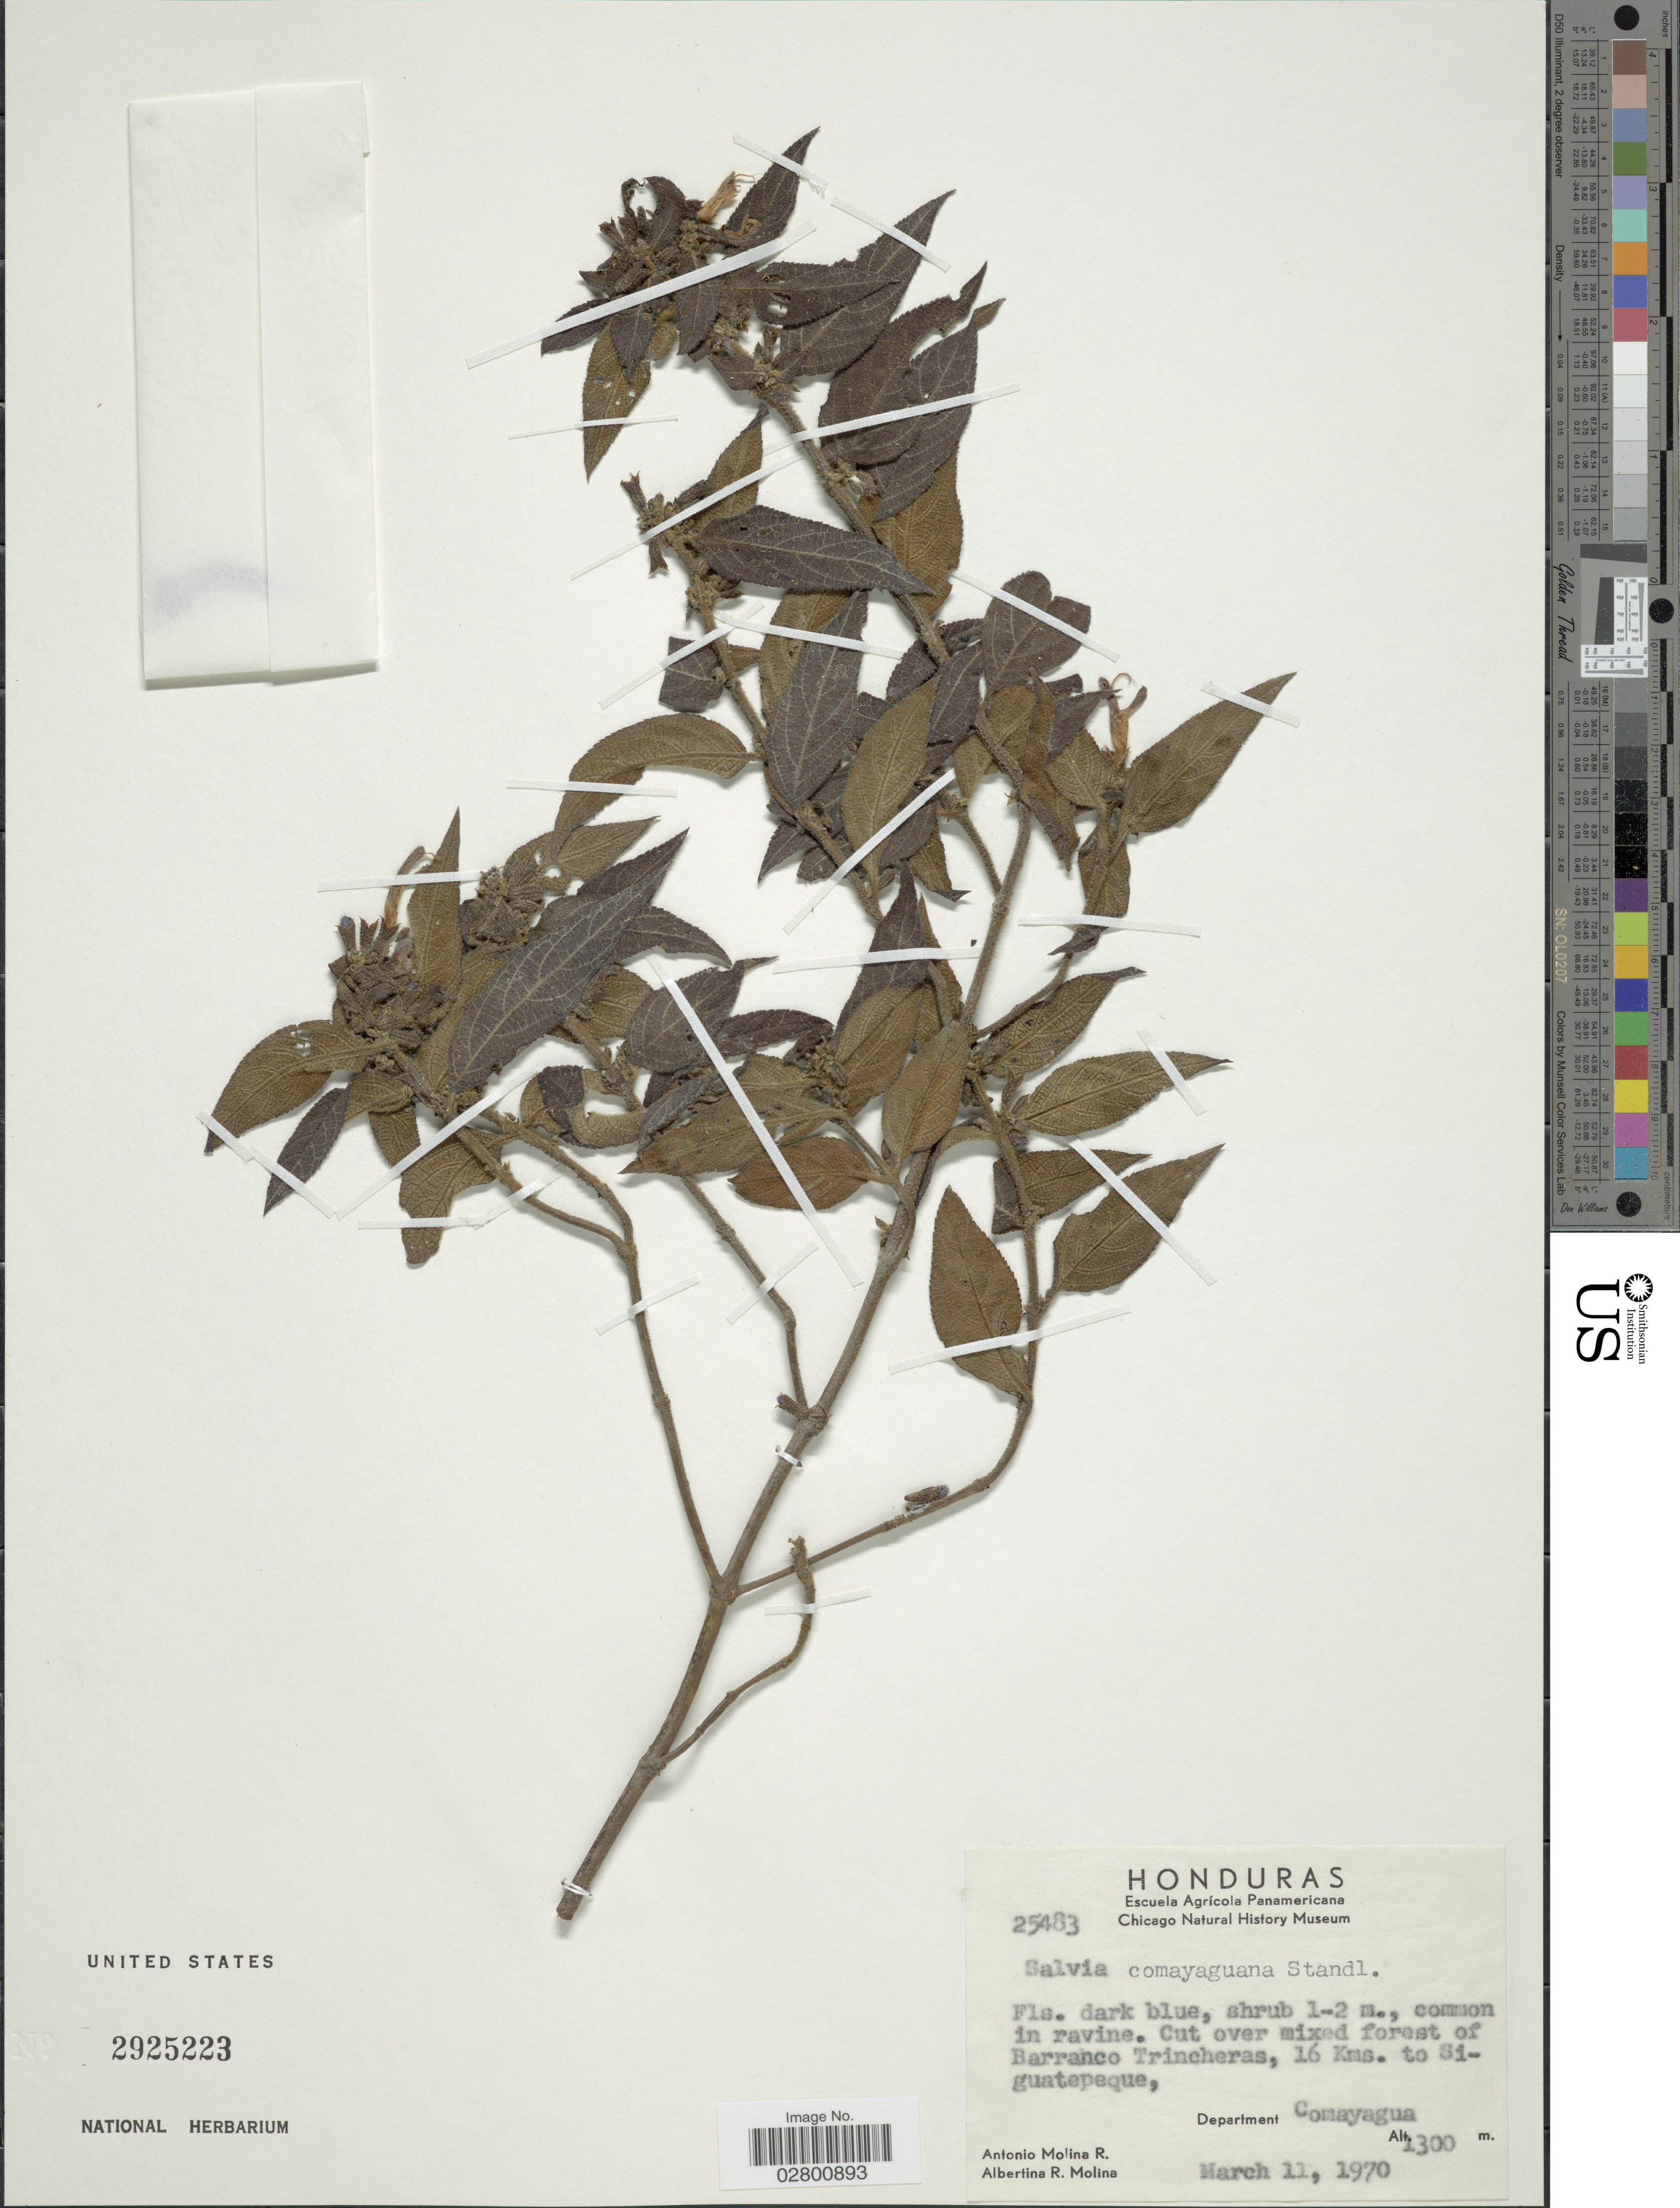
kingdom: Plantae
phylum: Tracheophyta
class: Magnoliopsida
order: Lamiales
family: Lamiaceae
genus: Salvia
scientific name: Salvia comayaguana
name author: Standl.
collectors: A. Molina R. & A. R. Molina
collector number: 25483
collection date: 1970-03-11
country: Honduras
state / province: Comayagua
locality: Cut over mixed forest of Barranco Trincheras, 16 Kms. to Siguatepeque, Department Comayagua.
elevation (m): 1300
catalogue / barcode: US 2925223